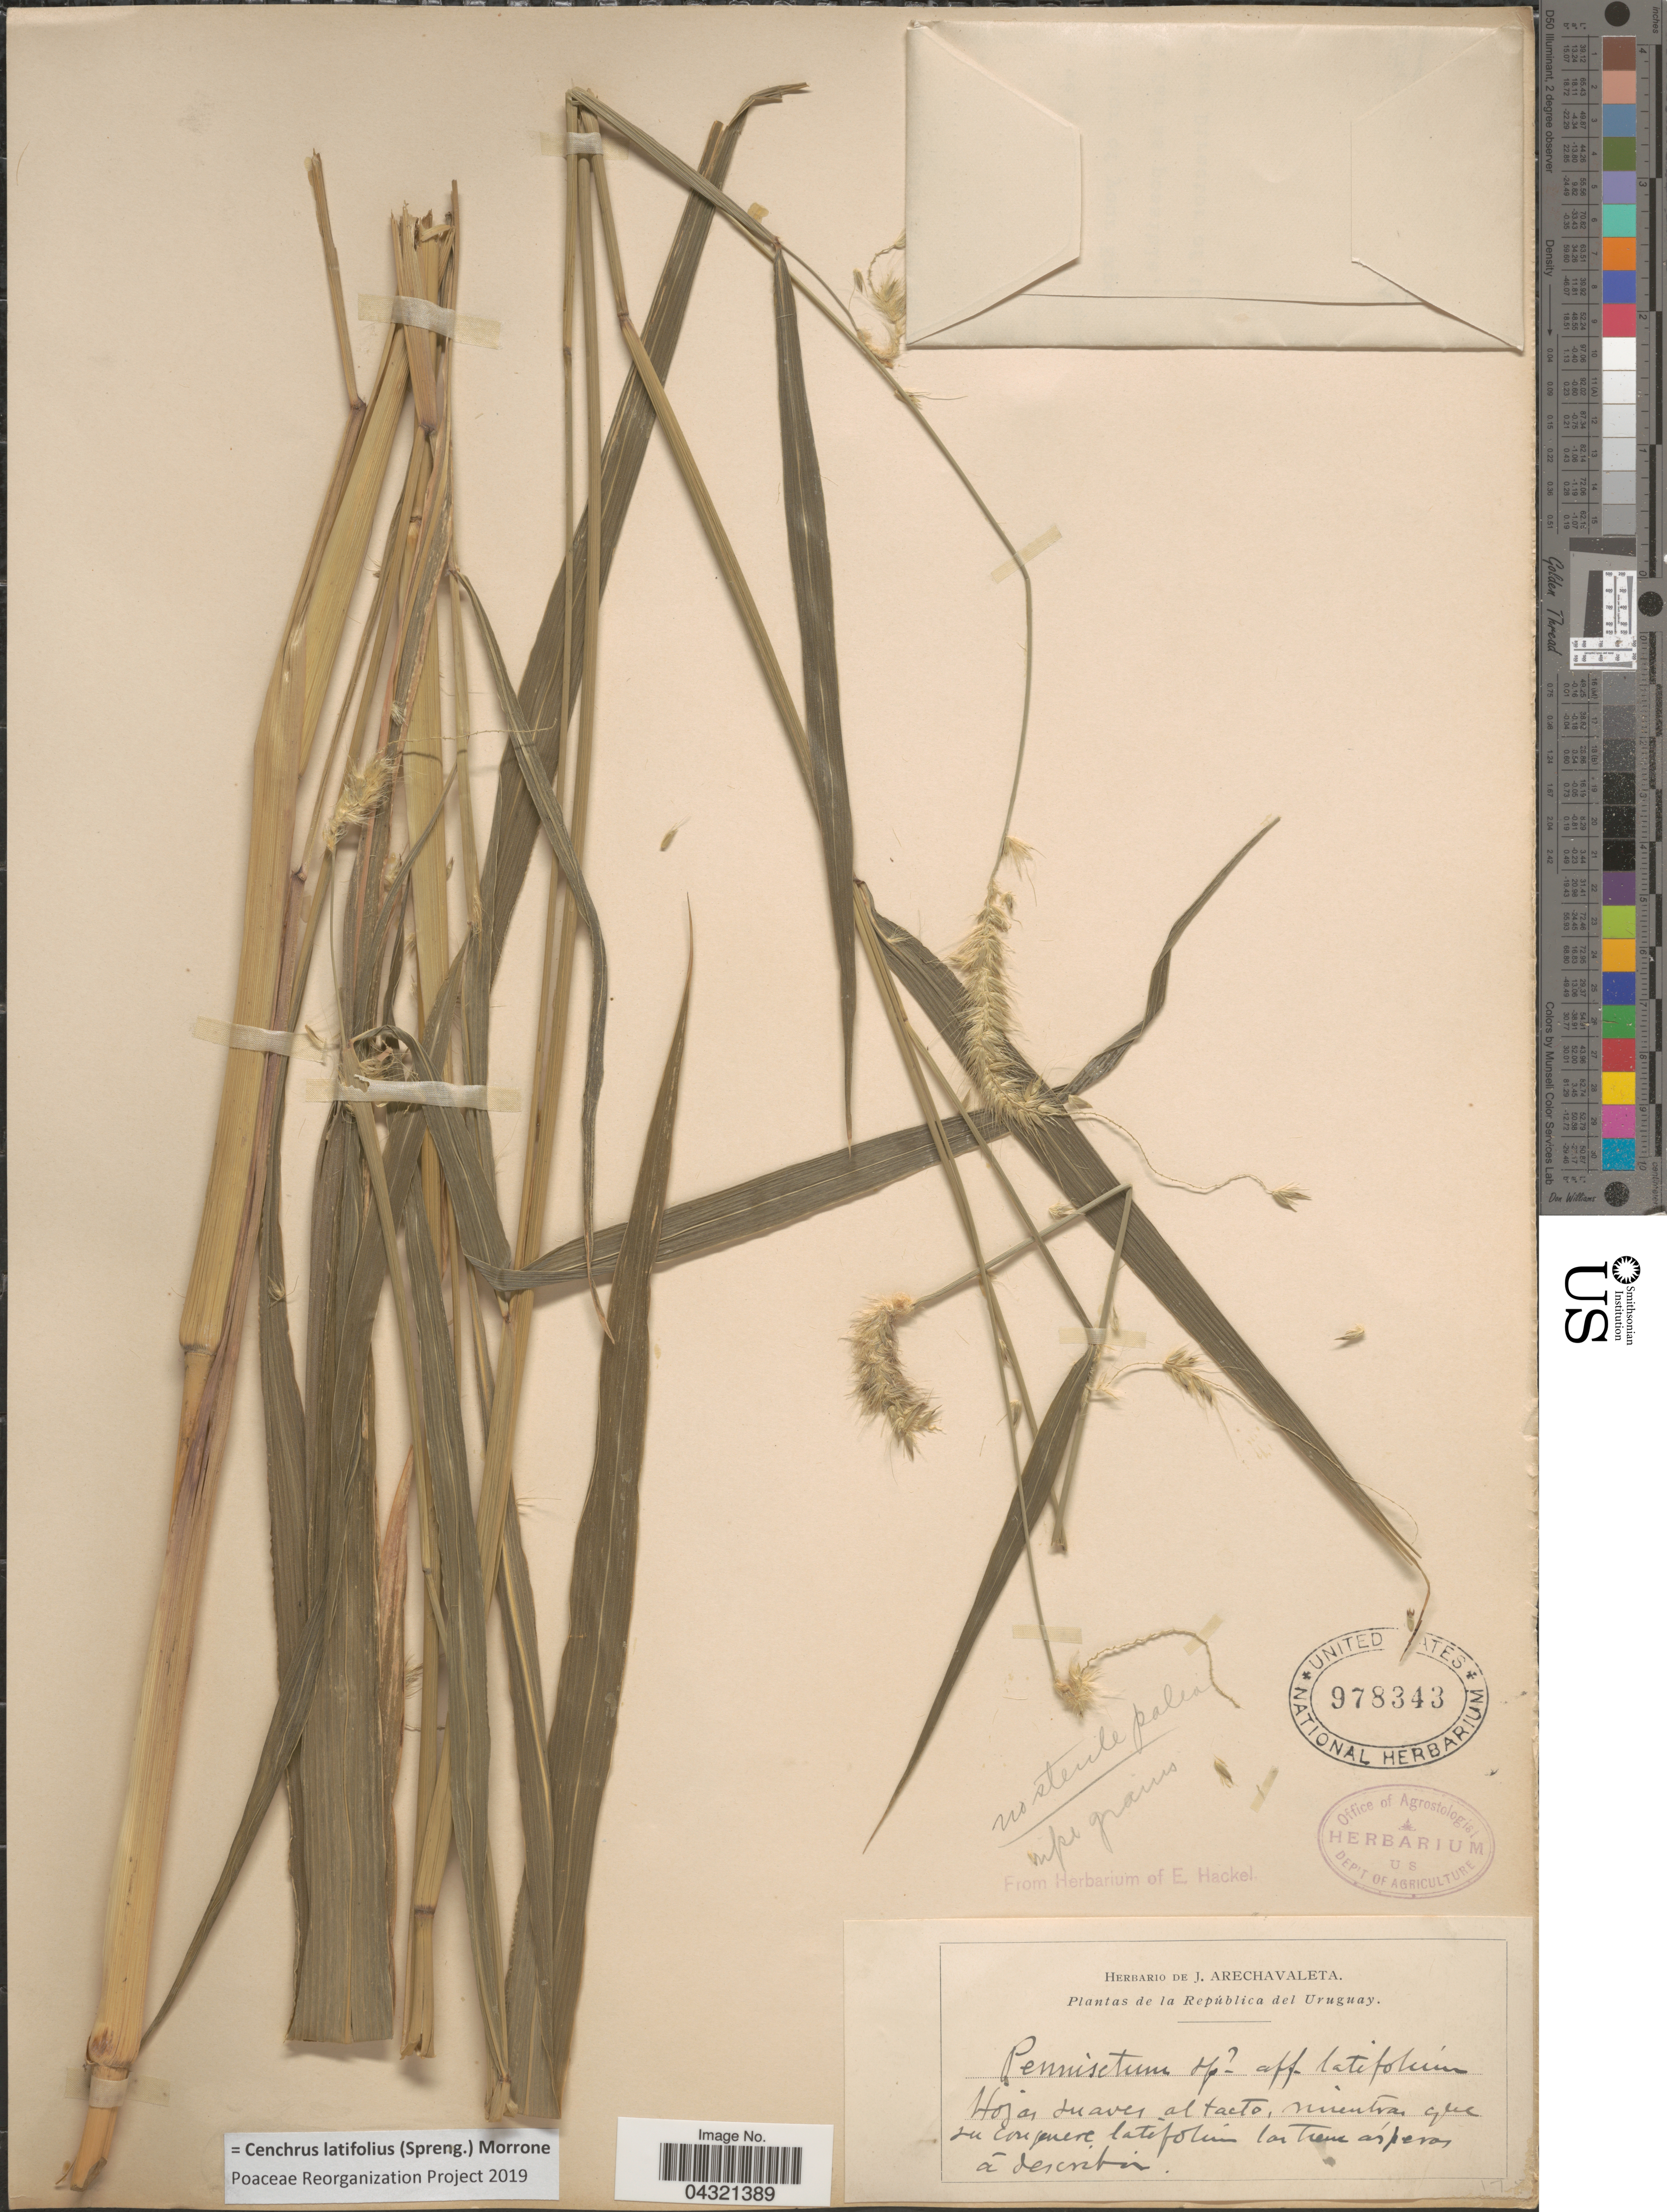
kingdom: Plantae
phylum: Tracheophyta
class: Liliopsida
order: Poales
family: Poaceae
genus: Cenchrus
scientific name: Cenchrus latifolius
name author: (Spreng.) Morrone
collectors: ex herb. de J. Arechavaleta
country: Uruguay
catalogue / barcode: US 978343